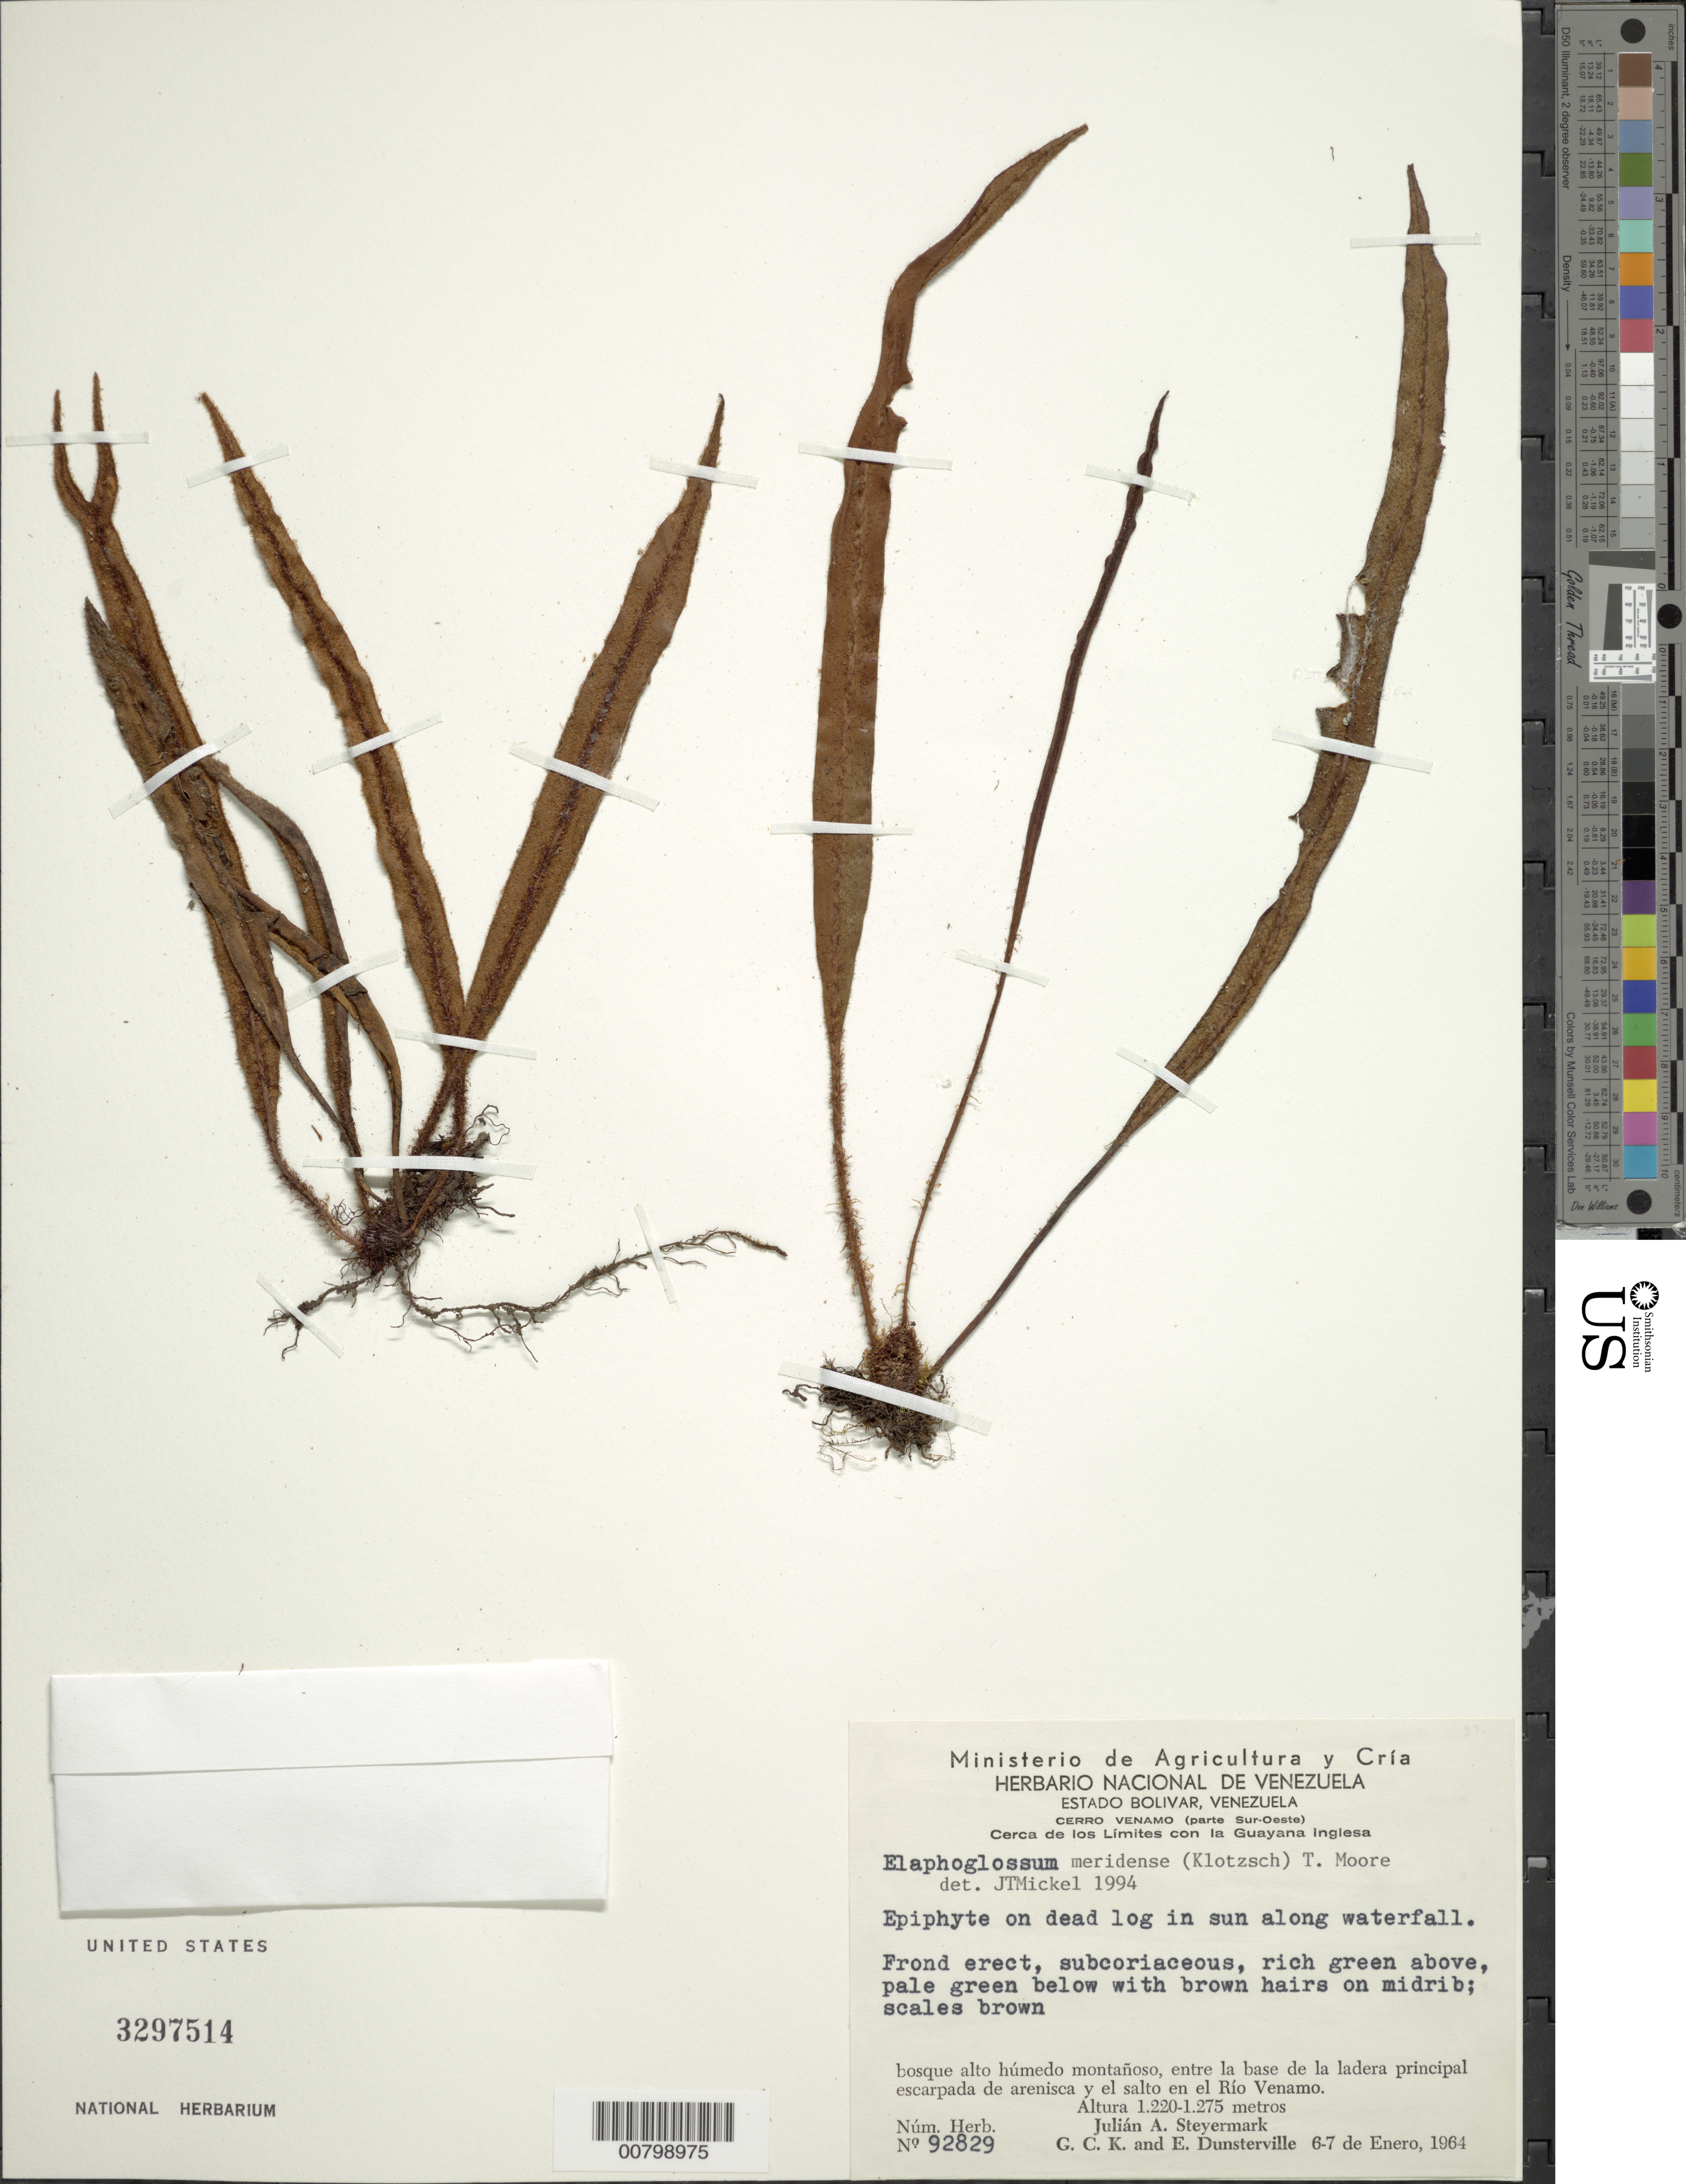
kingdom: Plantae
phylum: Tracheophyta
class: Polypodiopsida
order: Polypodiales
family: Dryopteridaceae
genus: Elaphoglossum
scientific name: Elaphoglossum meridense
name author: (Klotzsch) T. Moore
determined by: Mickel, J. T., (NY), New York Botanical Garden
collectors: J. Steyermark, G. C. K. Dunsterville & E. Dunsterville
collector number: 92829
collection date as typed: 6-Jan-64 to 7-Jan-64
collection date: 1964-01-06/1964-01-07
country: Venezuela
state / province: Bolívar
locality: Cerro Venamo (parte Sur-Oeste), between the base of the principal sandstone escarpment and the falls of the Rio Venamo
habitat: High wet montane forest, on dead log in sun along waterfall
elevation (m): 1220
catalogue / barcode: US 3297514